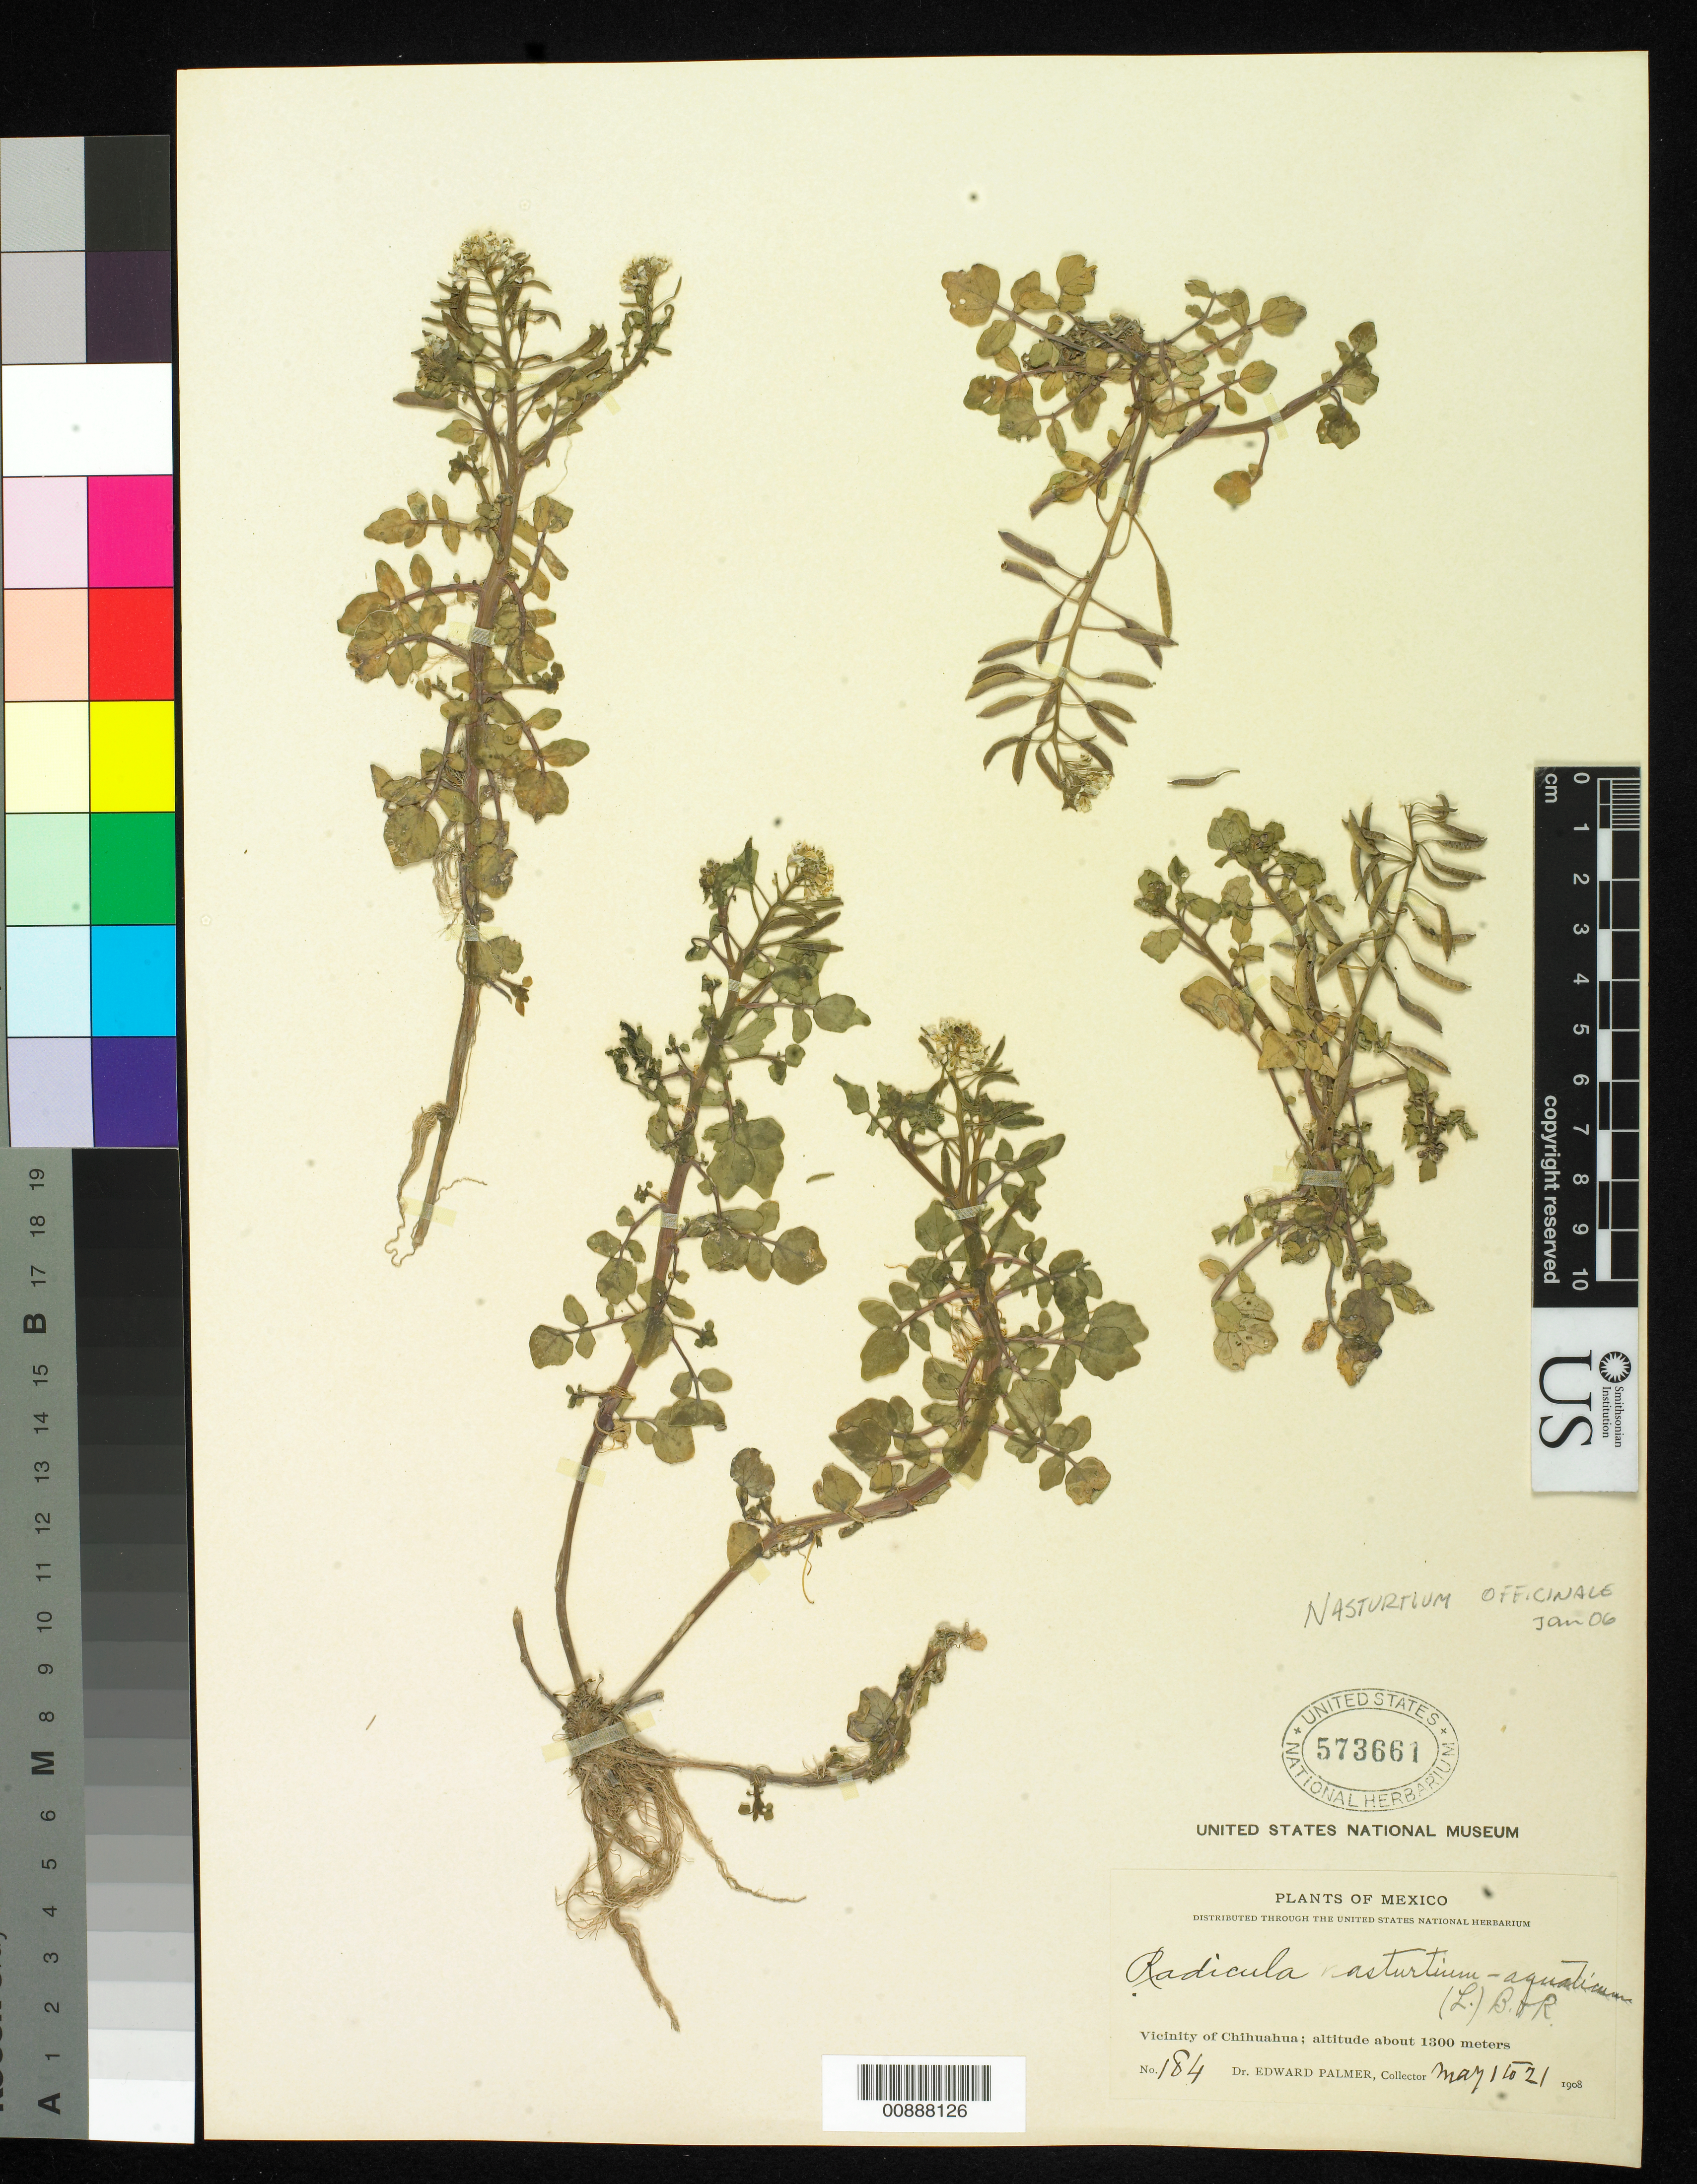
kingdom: Plantae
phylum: Tracheophyta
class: Magnoliopsida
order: Brassicales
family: Brassicaceae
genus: Nasturtium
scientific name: Nasturtium officinale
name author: R. Br.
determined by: Strong, M. T., (US), Smithsonian Institution - National Museum of Natural History (UNITED STATES)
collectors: E. Palmer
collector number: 184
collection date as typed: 01 May 1908 to 21 May 1908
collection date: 1908-05-01/1908-05-21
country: Mexico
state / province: Chihuahua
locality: Vicinity of Chihuahua.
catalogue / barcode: US 573661